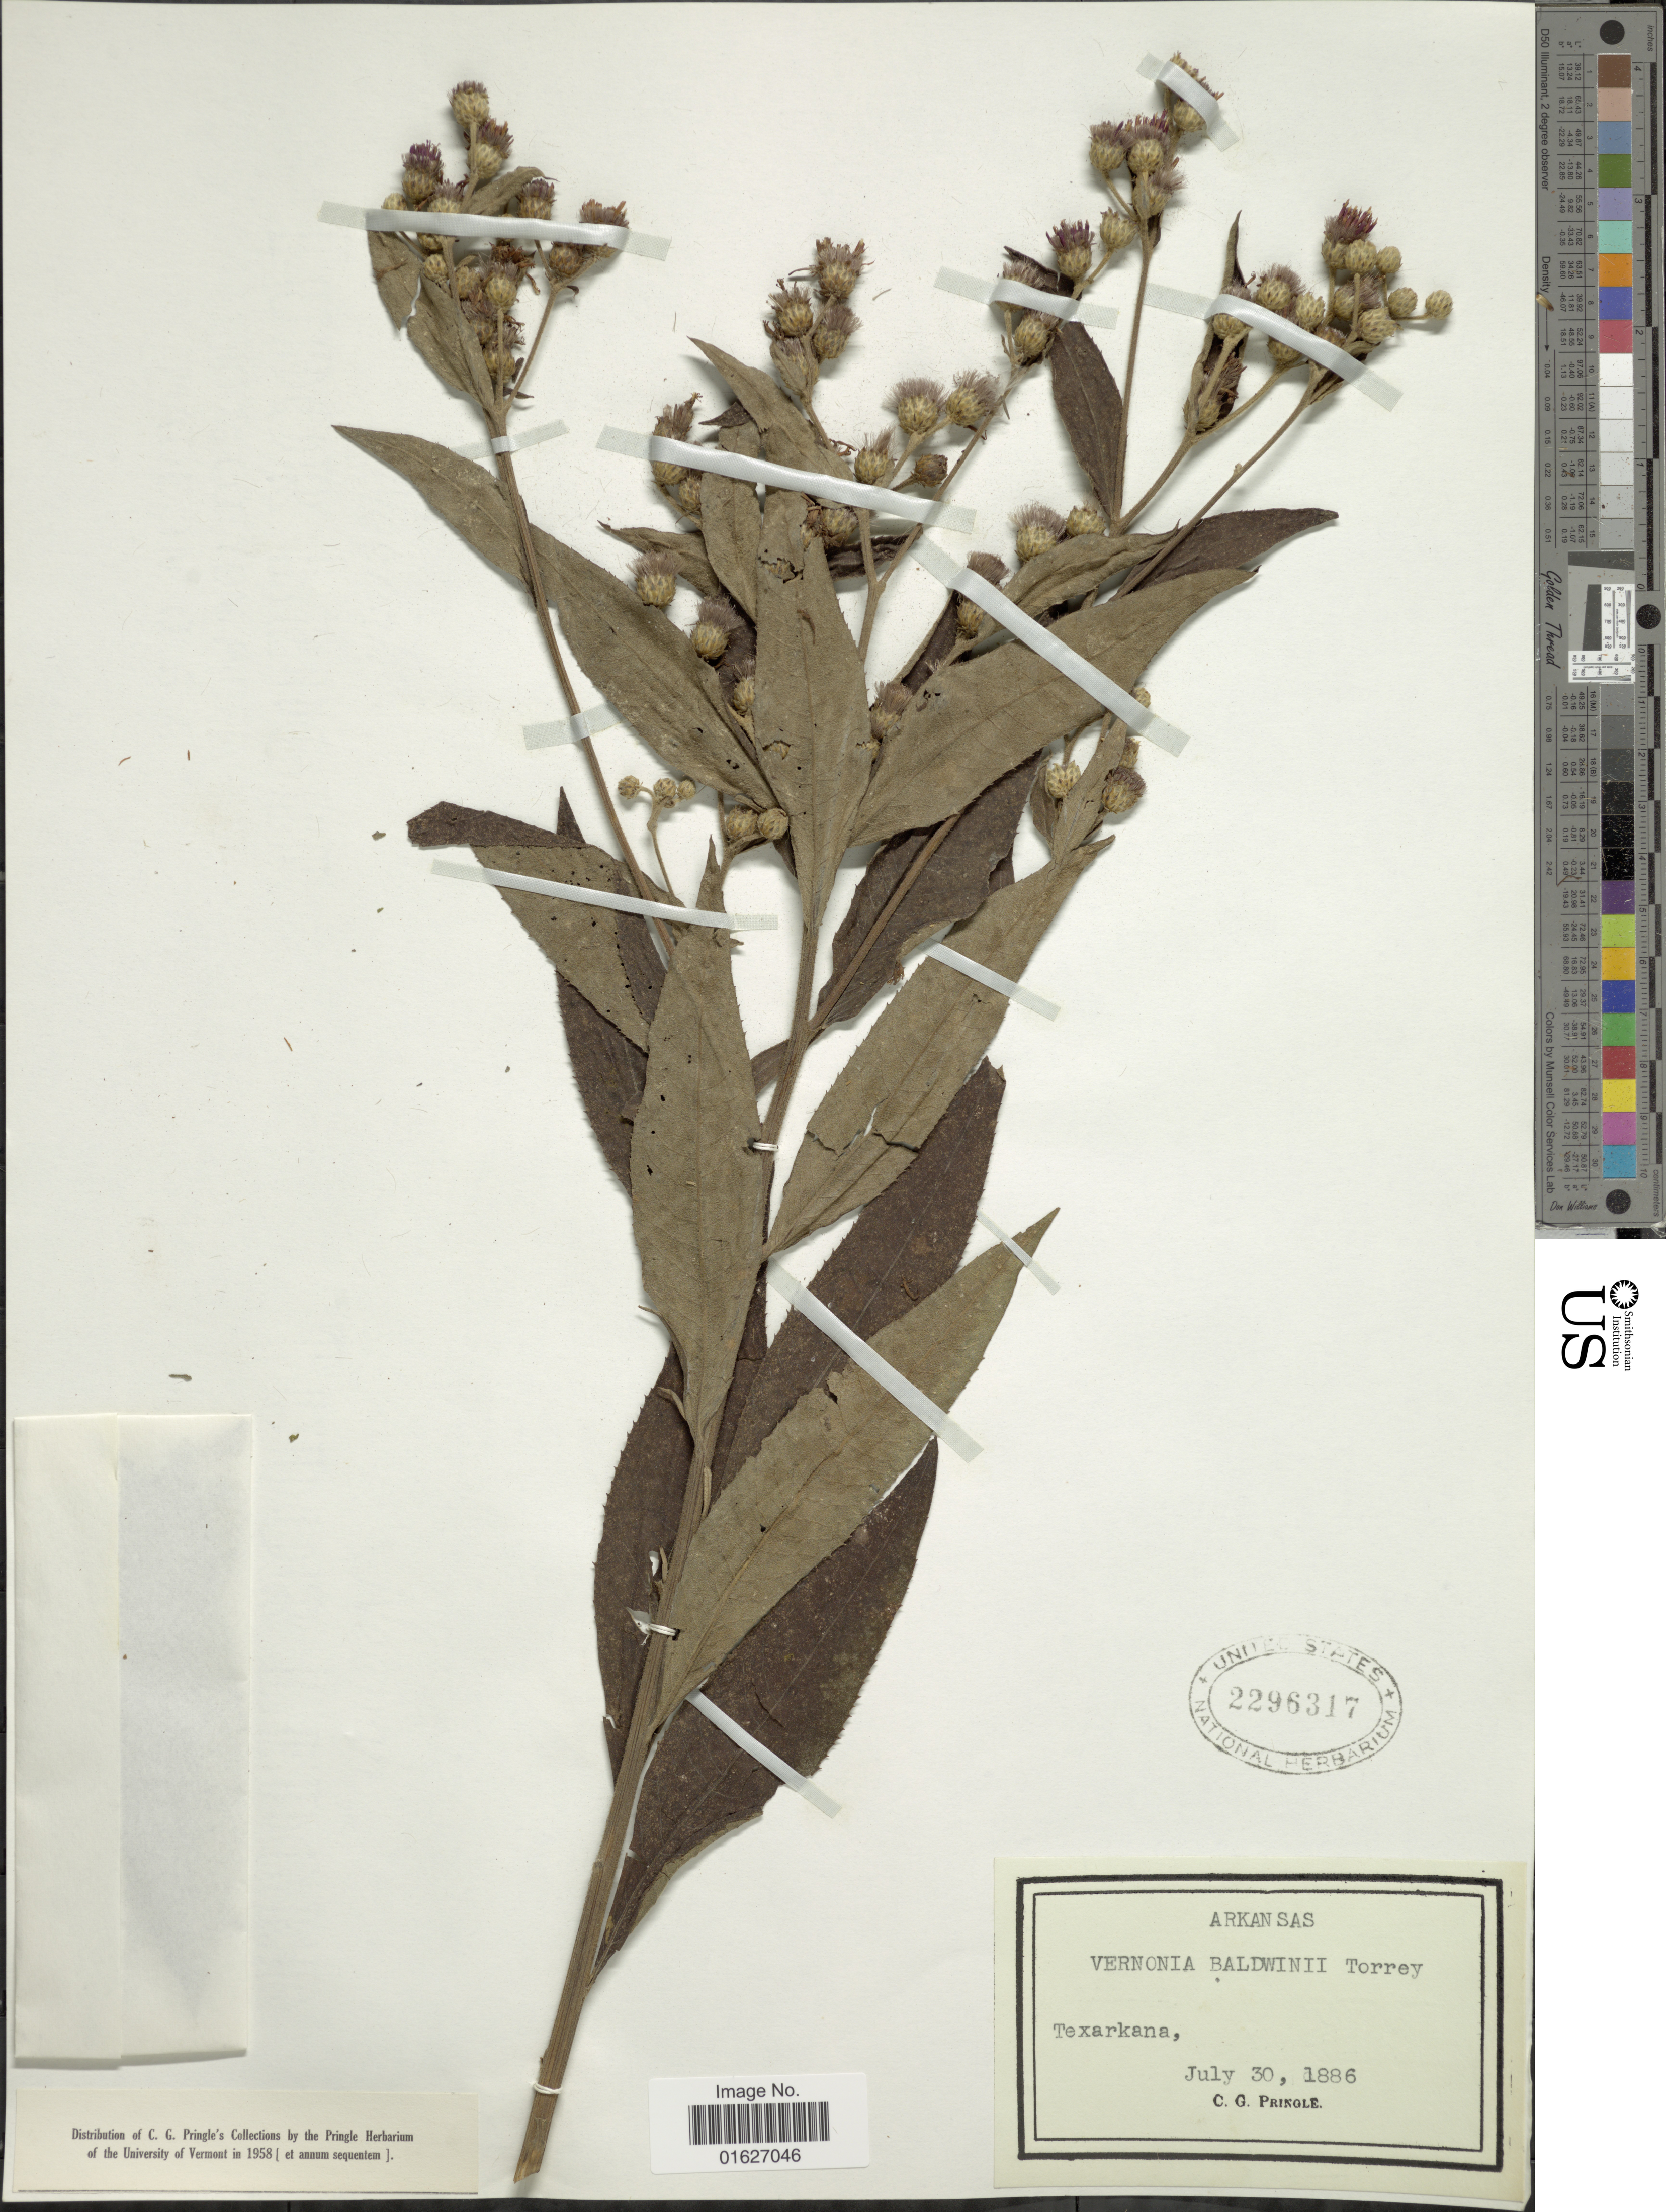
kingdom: Plantae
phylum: Tracheophyta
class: Magnoliopsida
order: Asterales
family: Asteraceae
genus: Vernonia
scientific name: Vernonia baldwinii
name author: Torr.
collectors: C. G. Pringle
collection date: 1886-07-30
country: United States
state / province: Arkansas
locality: Texarkana.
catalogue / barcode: US 2296317